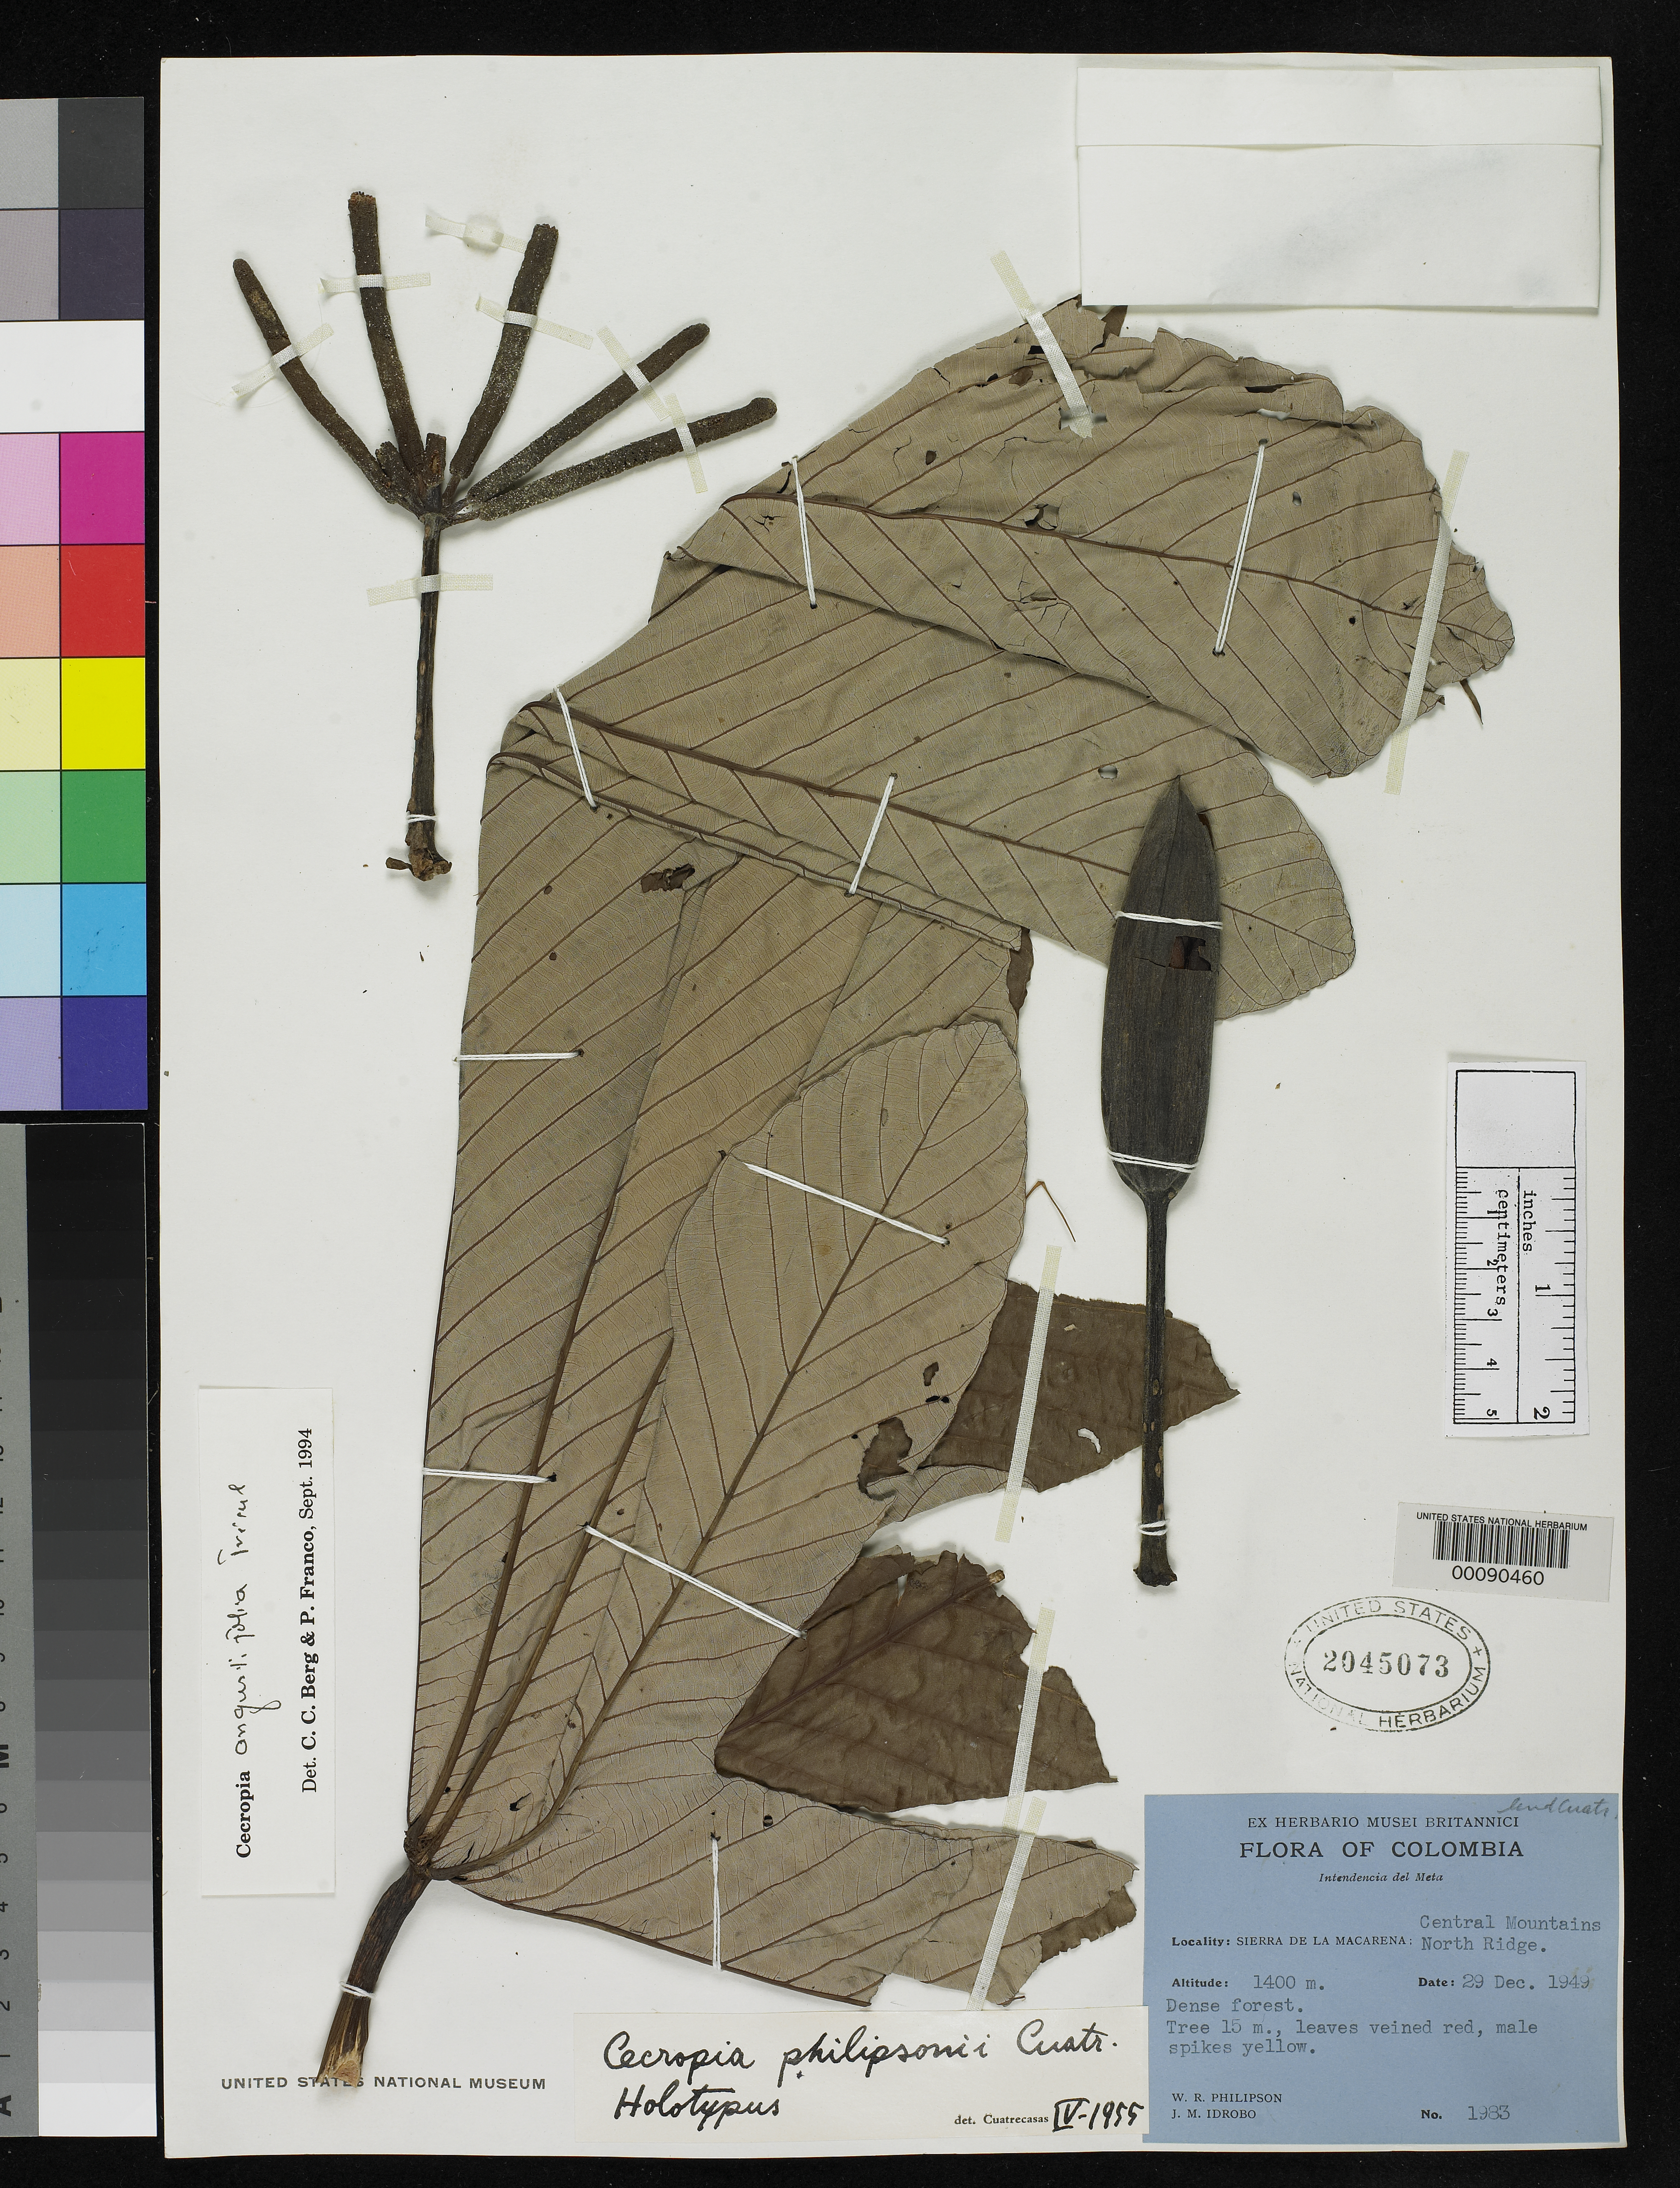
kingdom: Plantae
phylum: Tracheophyta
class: Magnoliopsida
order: Rosales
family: Urticaceae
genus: Cecropia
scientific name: Cecropia philipsonii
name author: Cuatrec.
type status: Holotype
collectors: W. R. Philipson & J. M. Idrobo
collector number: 1983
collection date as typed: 29 Dec 1949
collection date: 1949-12-29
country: Colombia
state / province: Meta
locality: Sierra de La Macarena, N ridge, Central Mountains.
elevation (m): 1400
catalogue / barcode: US 2045073